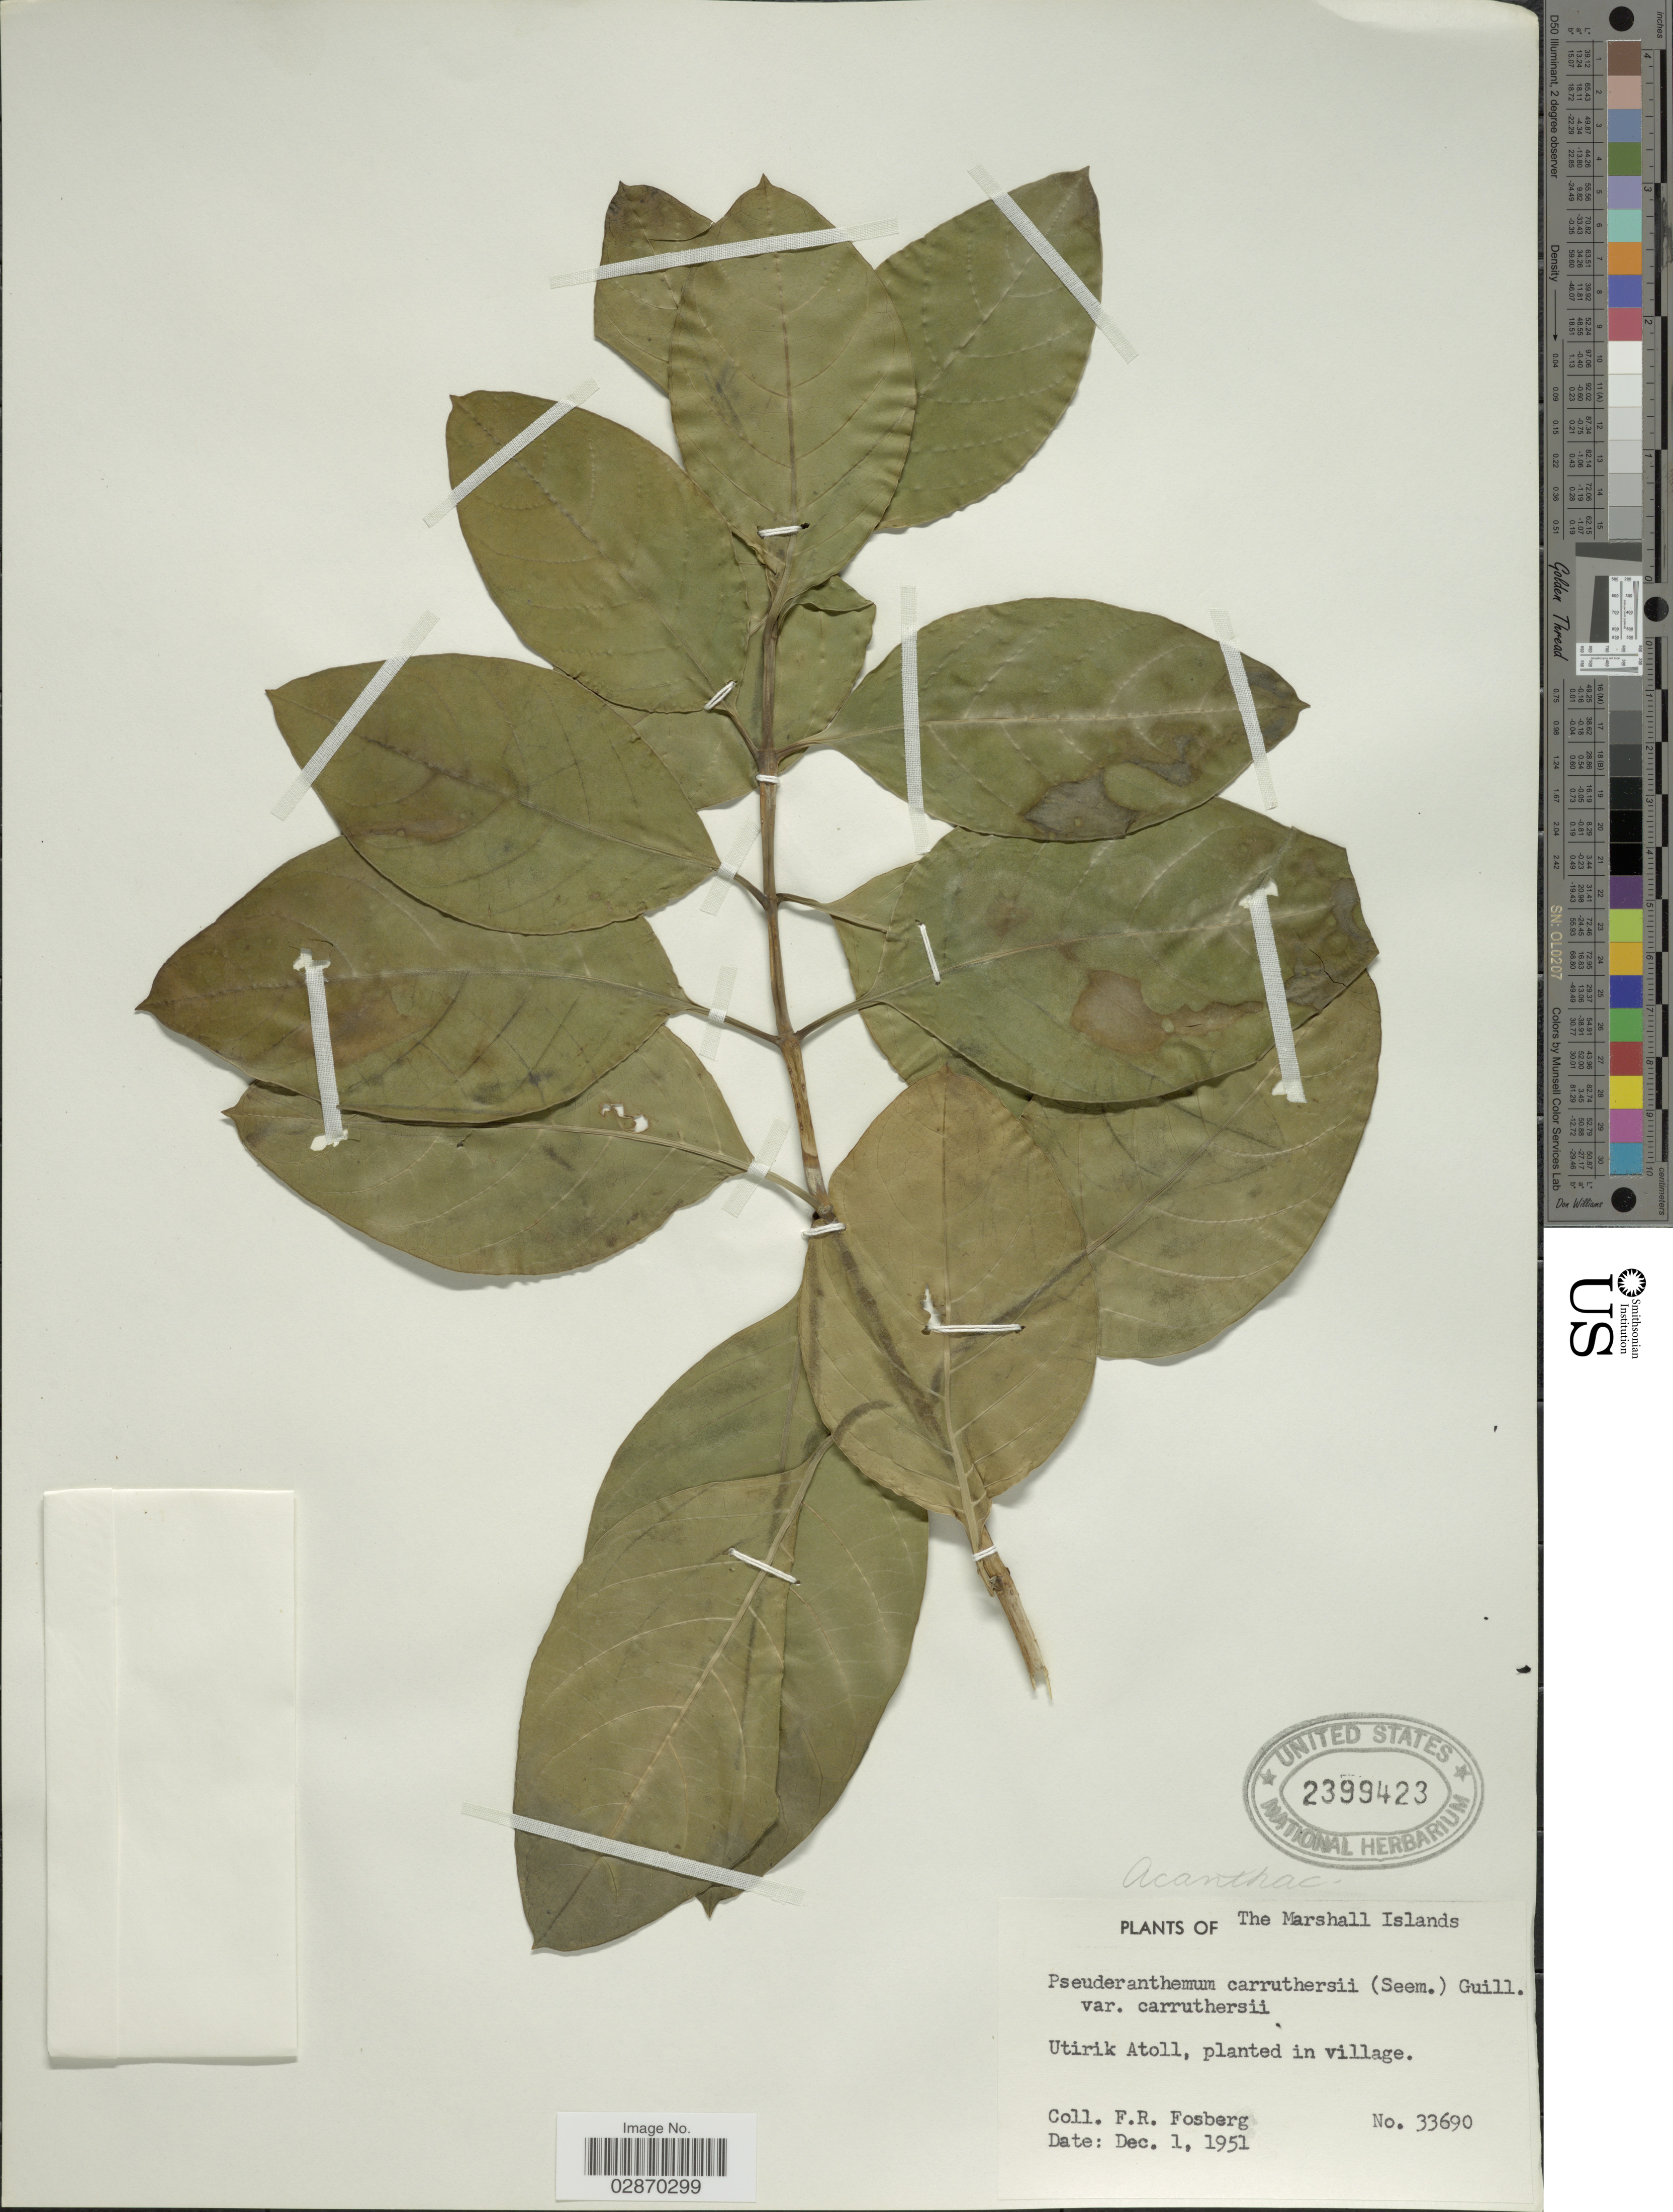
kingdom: Plantae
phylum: Tracheophyta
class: Magnoliopsida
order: Lamiales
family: Acanthaceae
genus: Pseuderanthemum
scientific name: Pseuderanthemum carruthersii var. carruthersii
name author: (Seem.) Guillaumin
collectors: F. R. Fosberg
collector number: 33690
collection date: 1951-12-01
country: Marshall Islands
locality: Utirik Atoll, planted in village.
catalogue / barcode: US 2399423